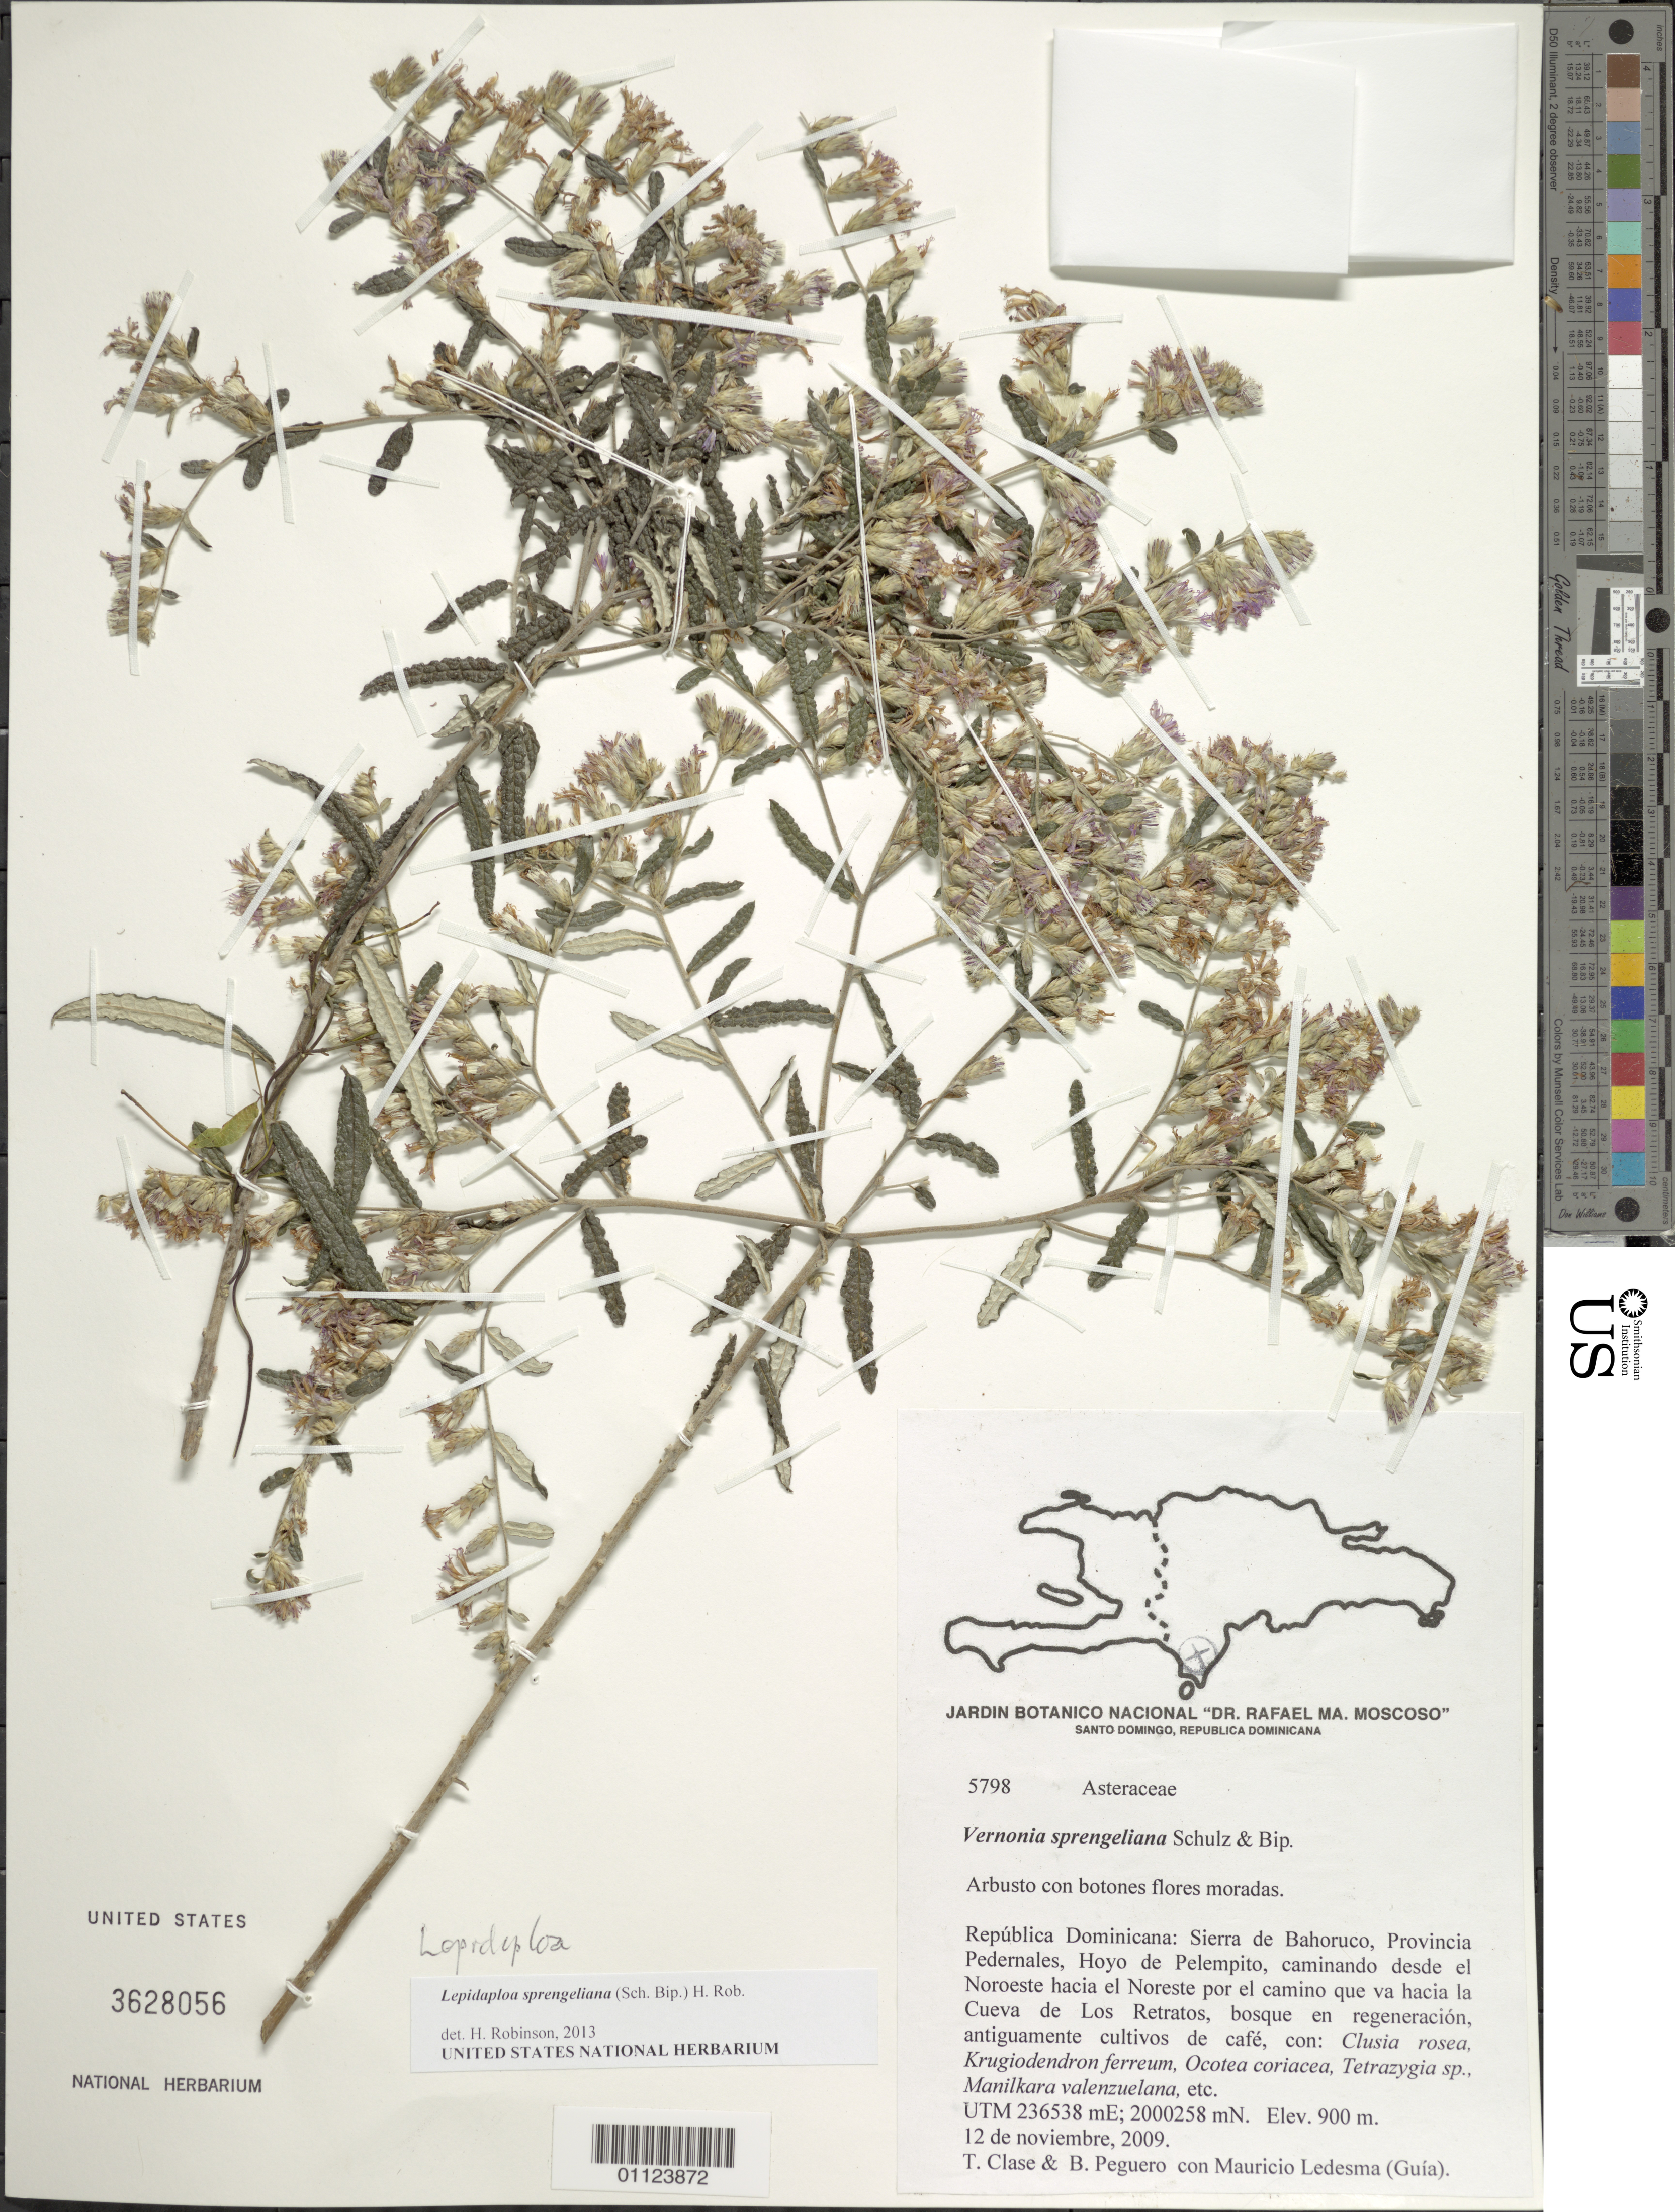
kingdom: Plantae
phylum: Tracheophyta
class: Magnoliopsida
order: Asterales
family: Asteraceae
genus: Lepidaploa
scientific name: Lepidaploa sprengeliana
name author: (Sch. Bip.) H. Rob.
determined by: Robinson, Harold E., (US)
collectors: T. Clase & B. Peguero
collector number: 5798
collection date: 2009-11-12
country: Dominican Republic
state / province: Pedernales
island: Hispaniola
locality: Sierra de Bahoruco, Hoyo de Pelempito, caminando desde el Noroeste hacia el Noreste por el camino que va hacia la Cueva de Los Retratos.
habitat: Bosque en regeneración, antiguamente cultivos de café, con: Clusia rosea, Krugiodendron ferreum, Ocotea coriacea, Tetrazygia sp., manilkara valenzuelana, etc.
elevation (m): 900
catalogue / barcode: US 3628056